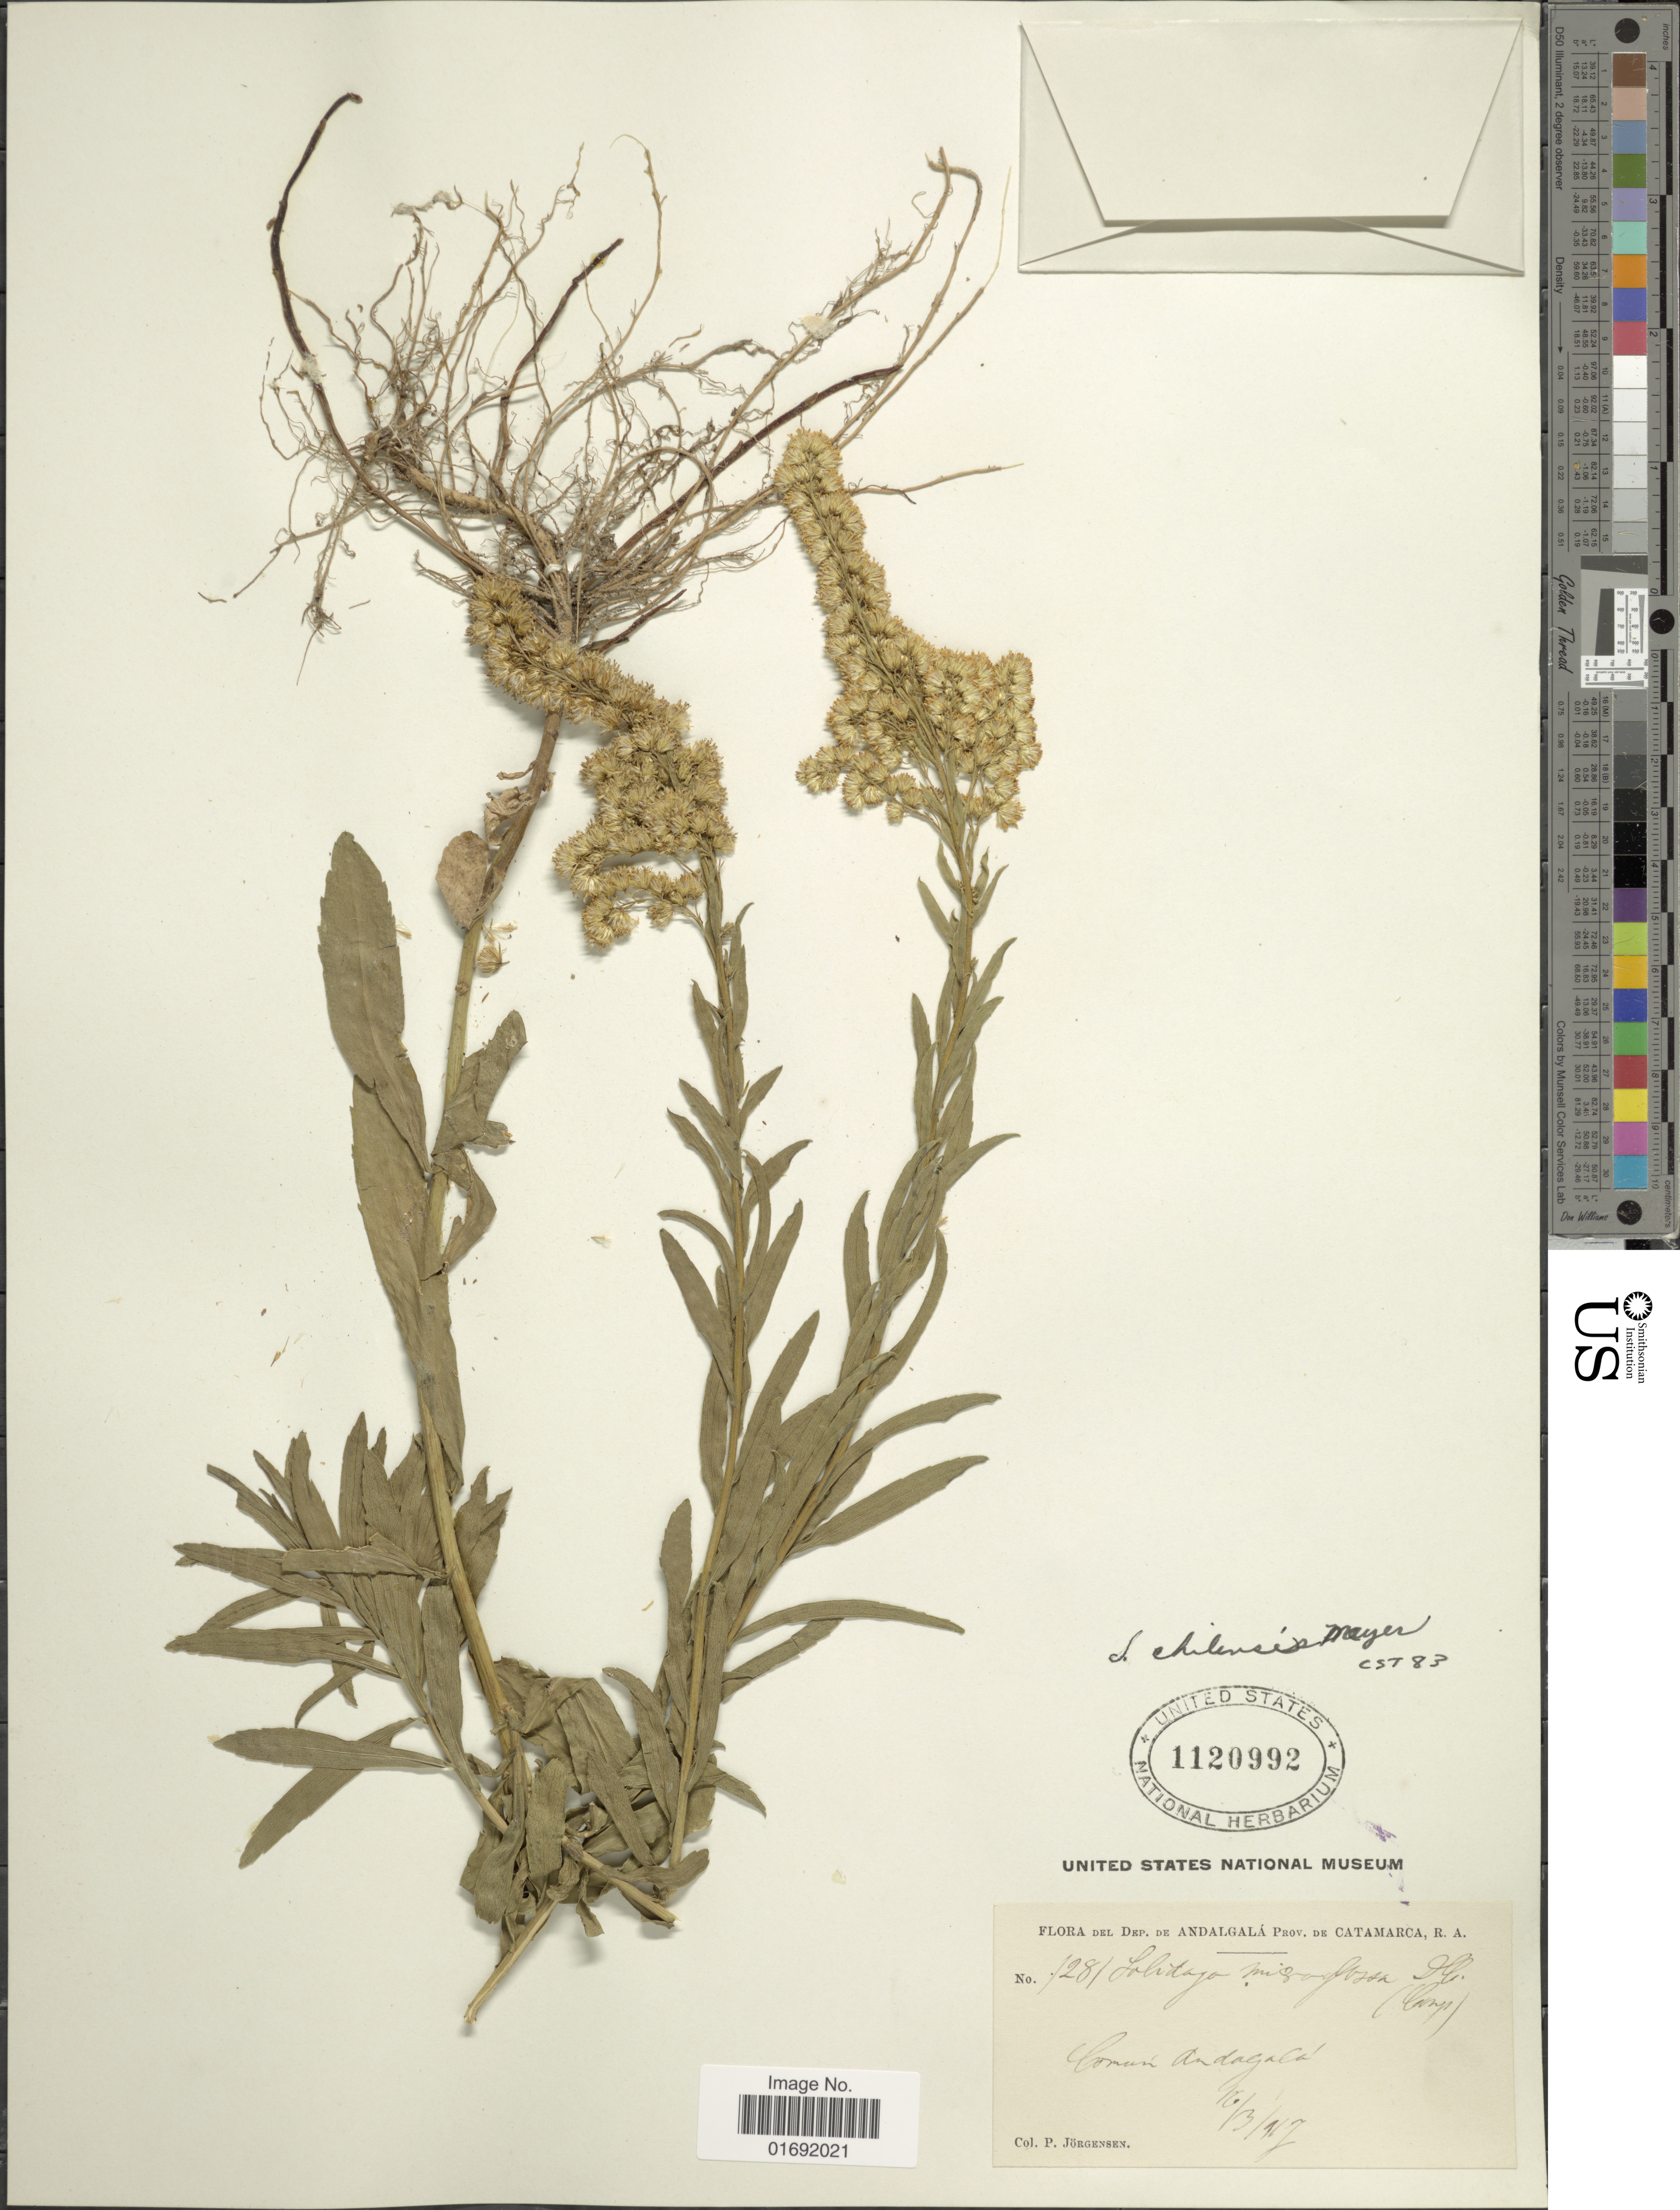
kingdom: Plantae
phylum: Tracheophyta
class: Magnoliopsida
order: Asterales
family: Asteraceae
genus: Solidago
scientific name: Solidago chilensis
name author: Meyen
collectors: P. Jörgensen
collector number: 1281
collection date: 1917-03-16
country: Argentina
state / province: Catamarca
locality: Dep. de Andalgala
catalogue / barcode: US 1120992